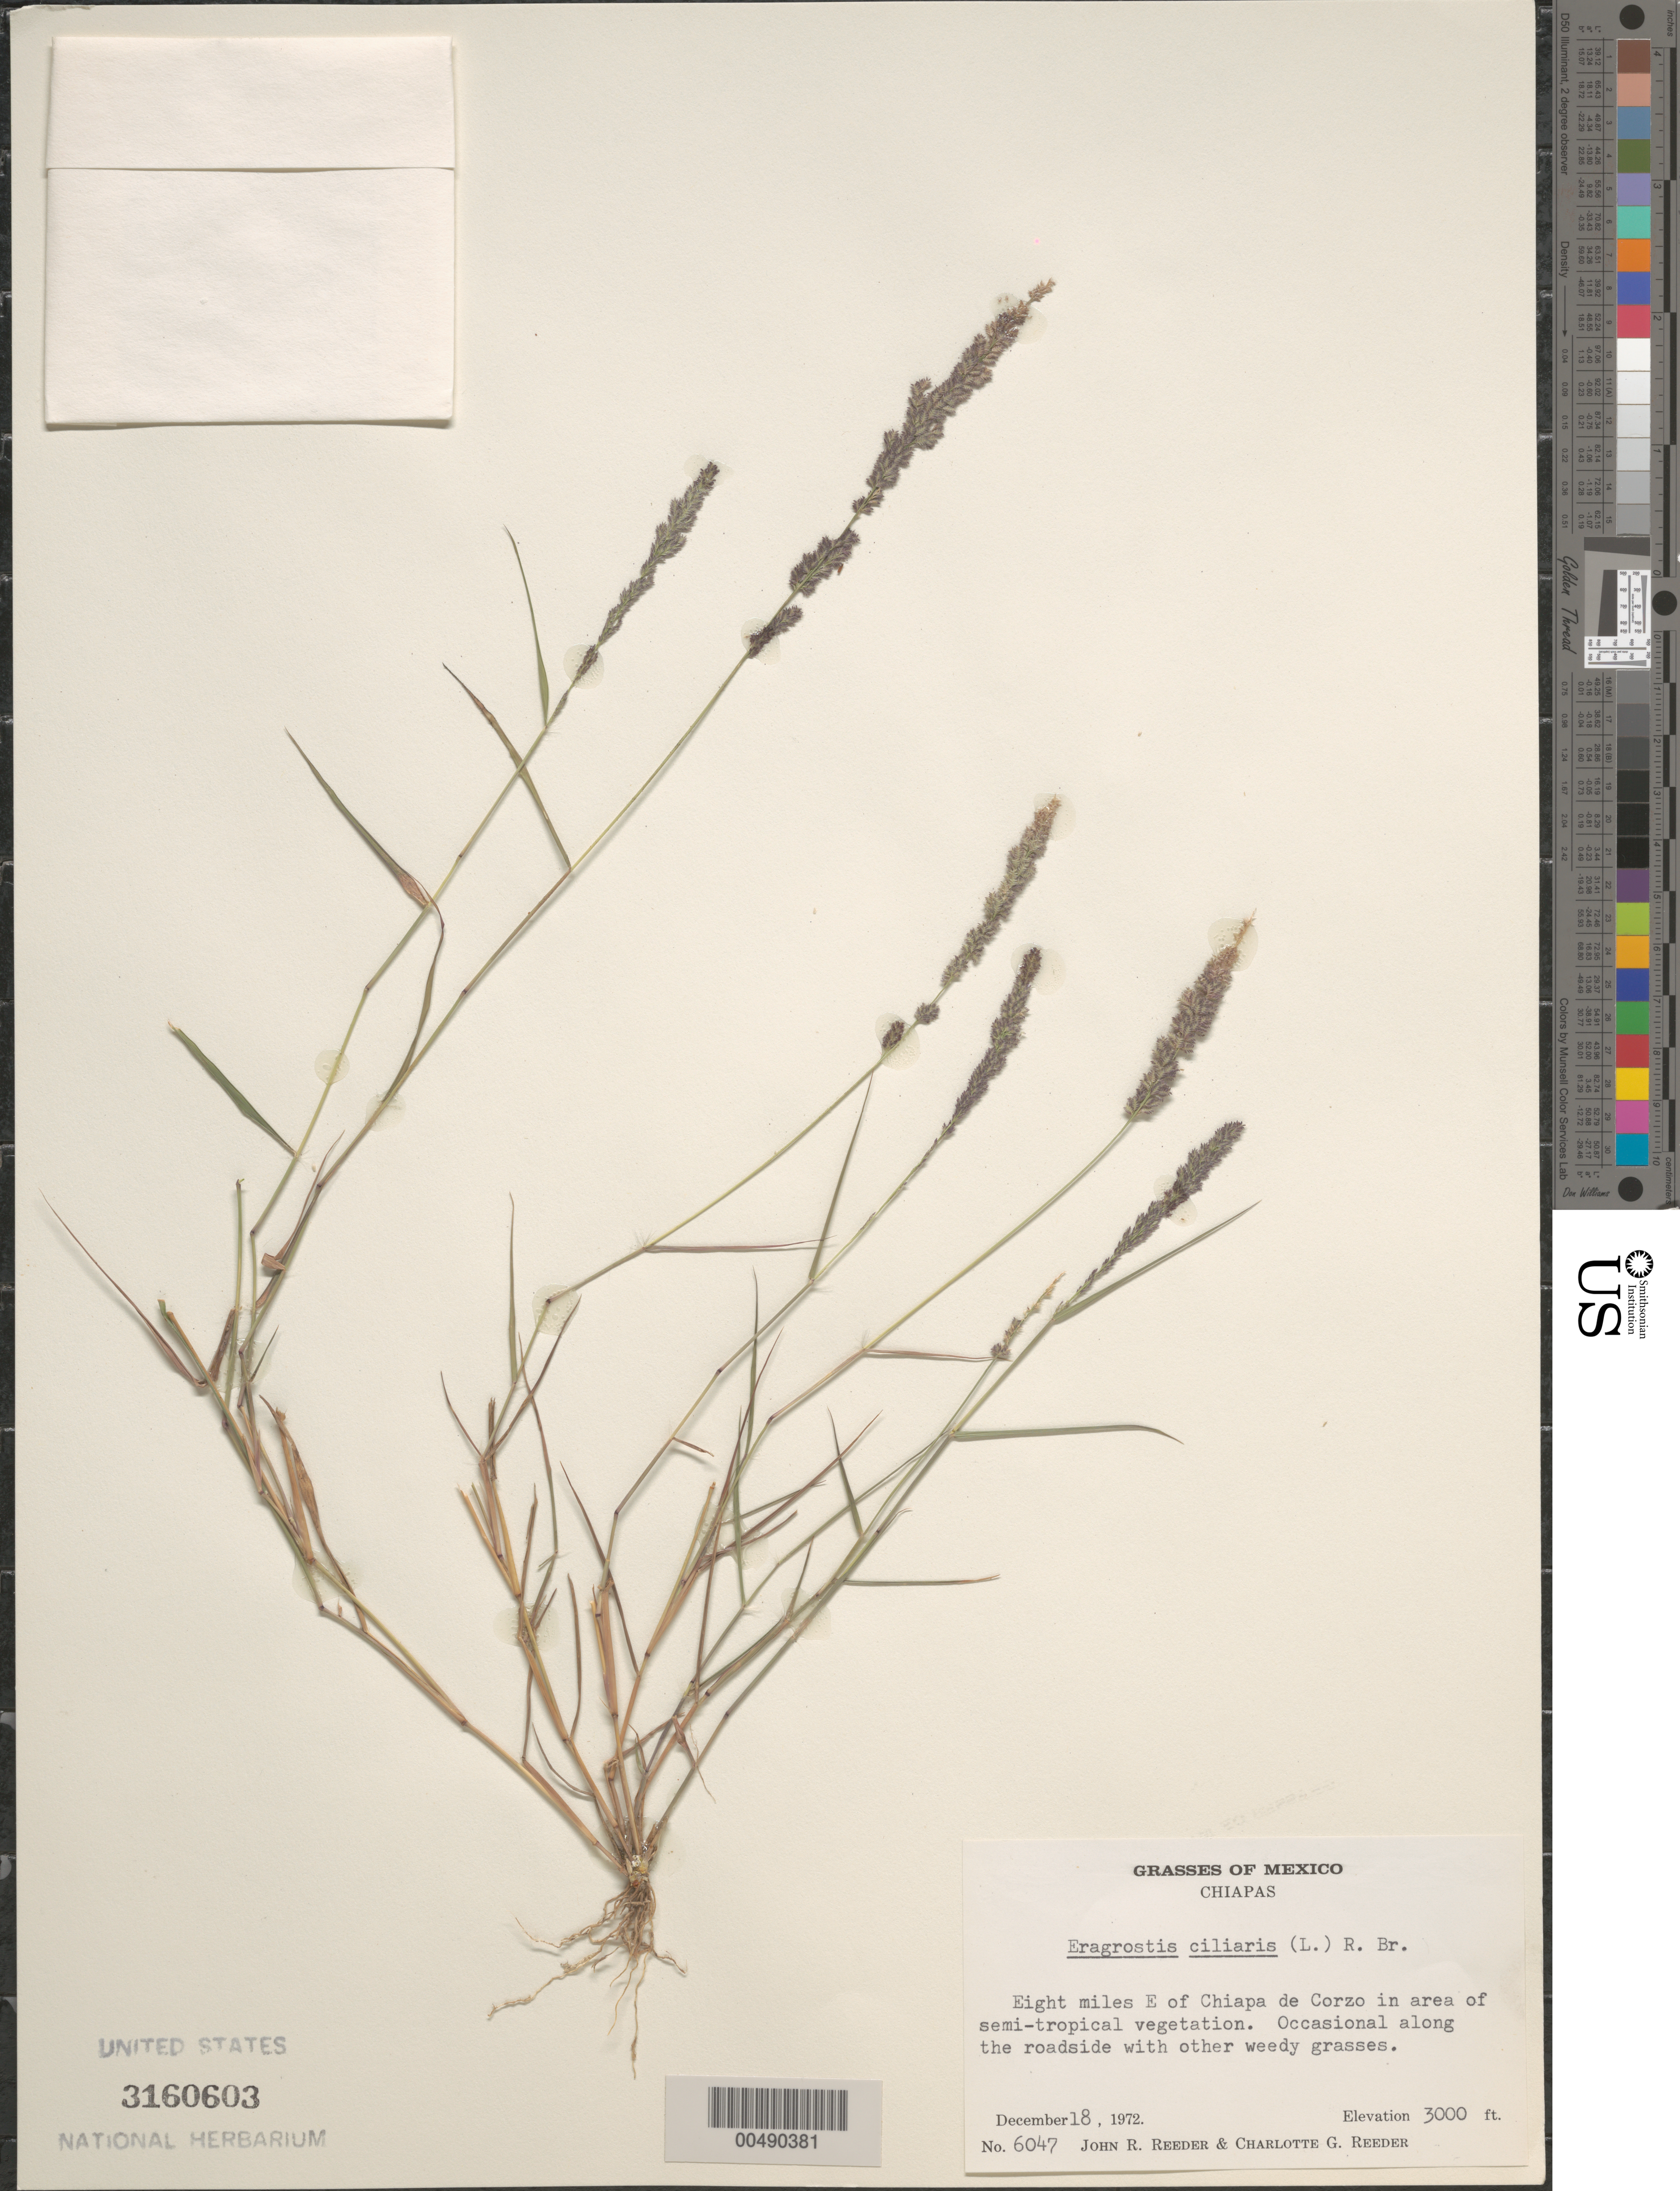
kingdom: Plantae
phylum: Tracheophyta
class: Liliopsida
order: Poales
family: Poaceae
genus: Eragrostis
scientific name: Eragrostis ciliaris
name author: (L.) R. Br.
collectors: J. R. Reeder & C. G. Reeder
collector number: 6047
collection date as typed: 18 Dec 1972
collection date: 1972-12-18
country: Mexico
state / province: Chiapas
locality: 8 mi E of Chiapa de Corzo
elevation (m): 914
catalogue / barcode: US 3160603